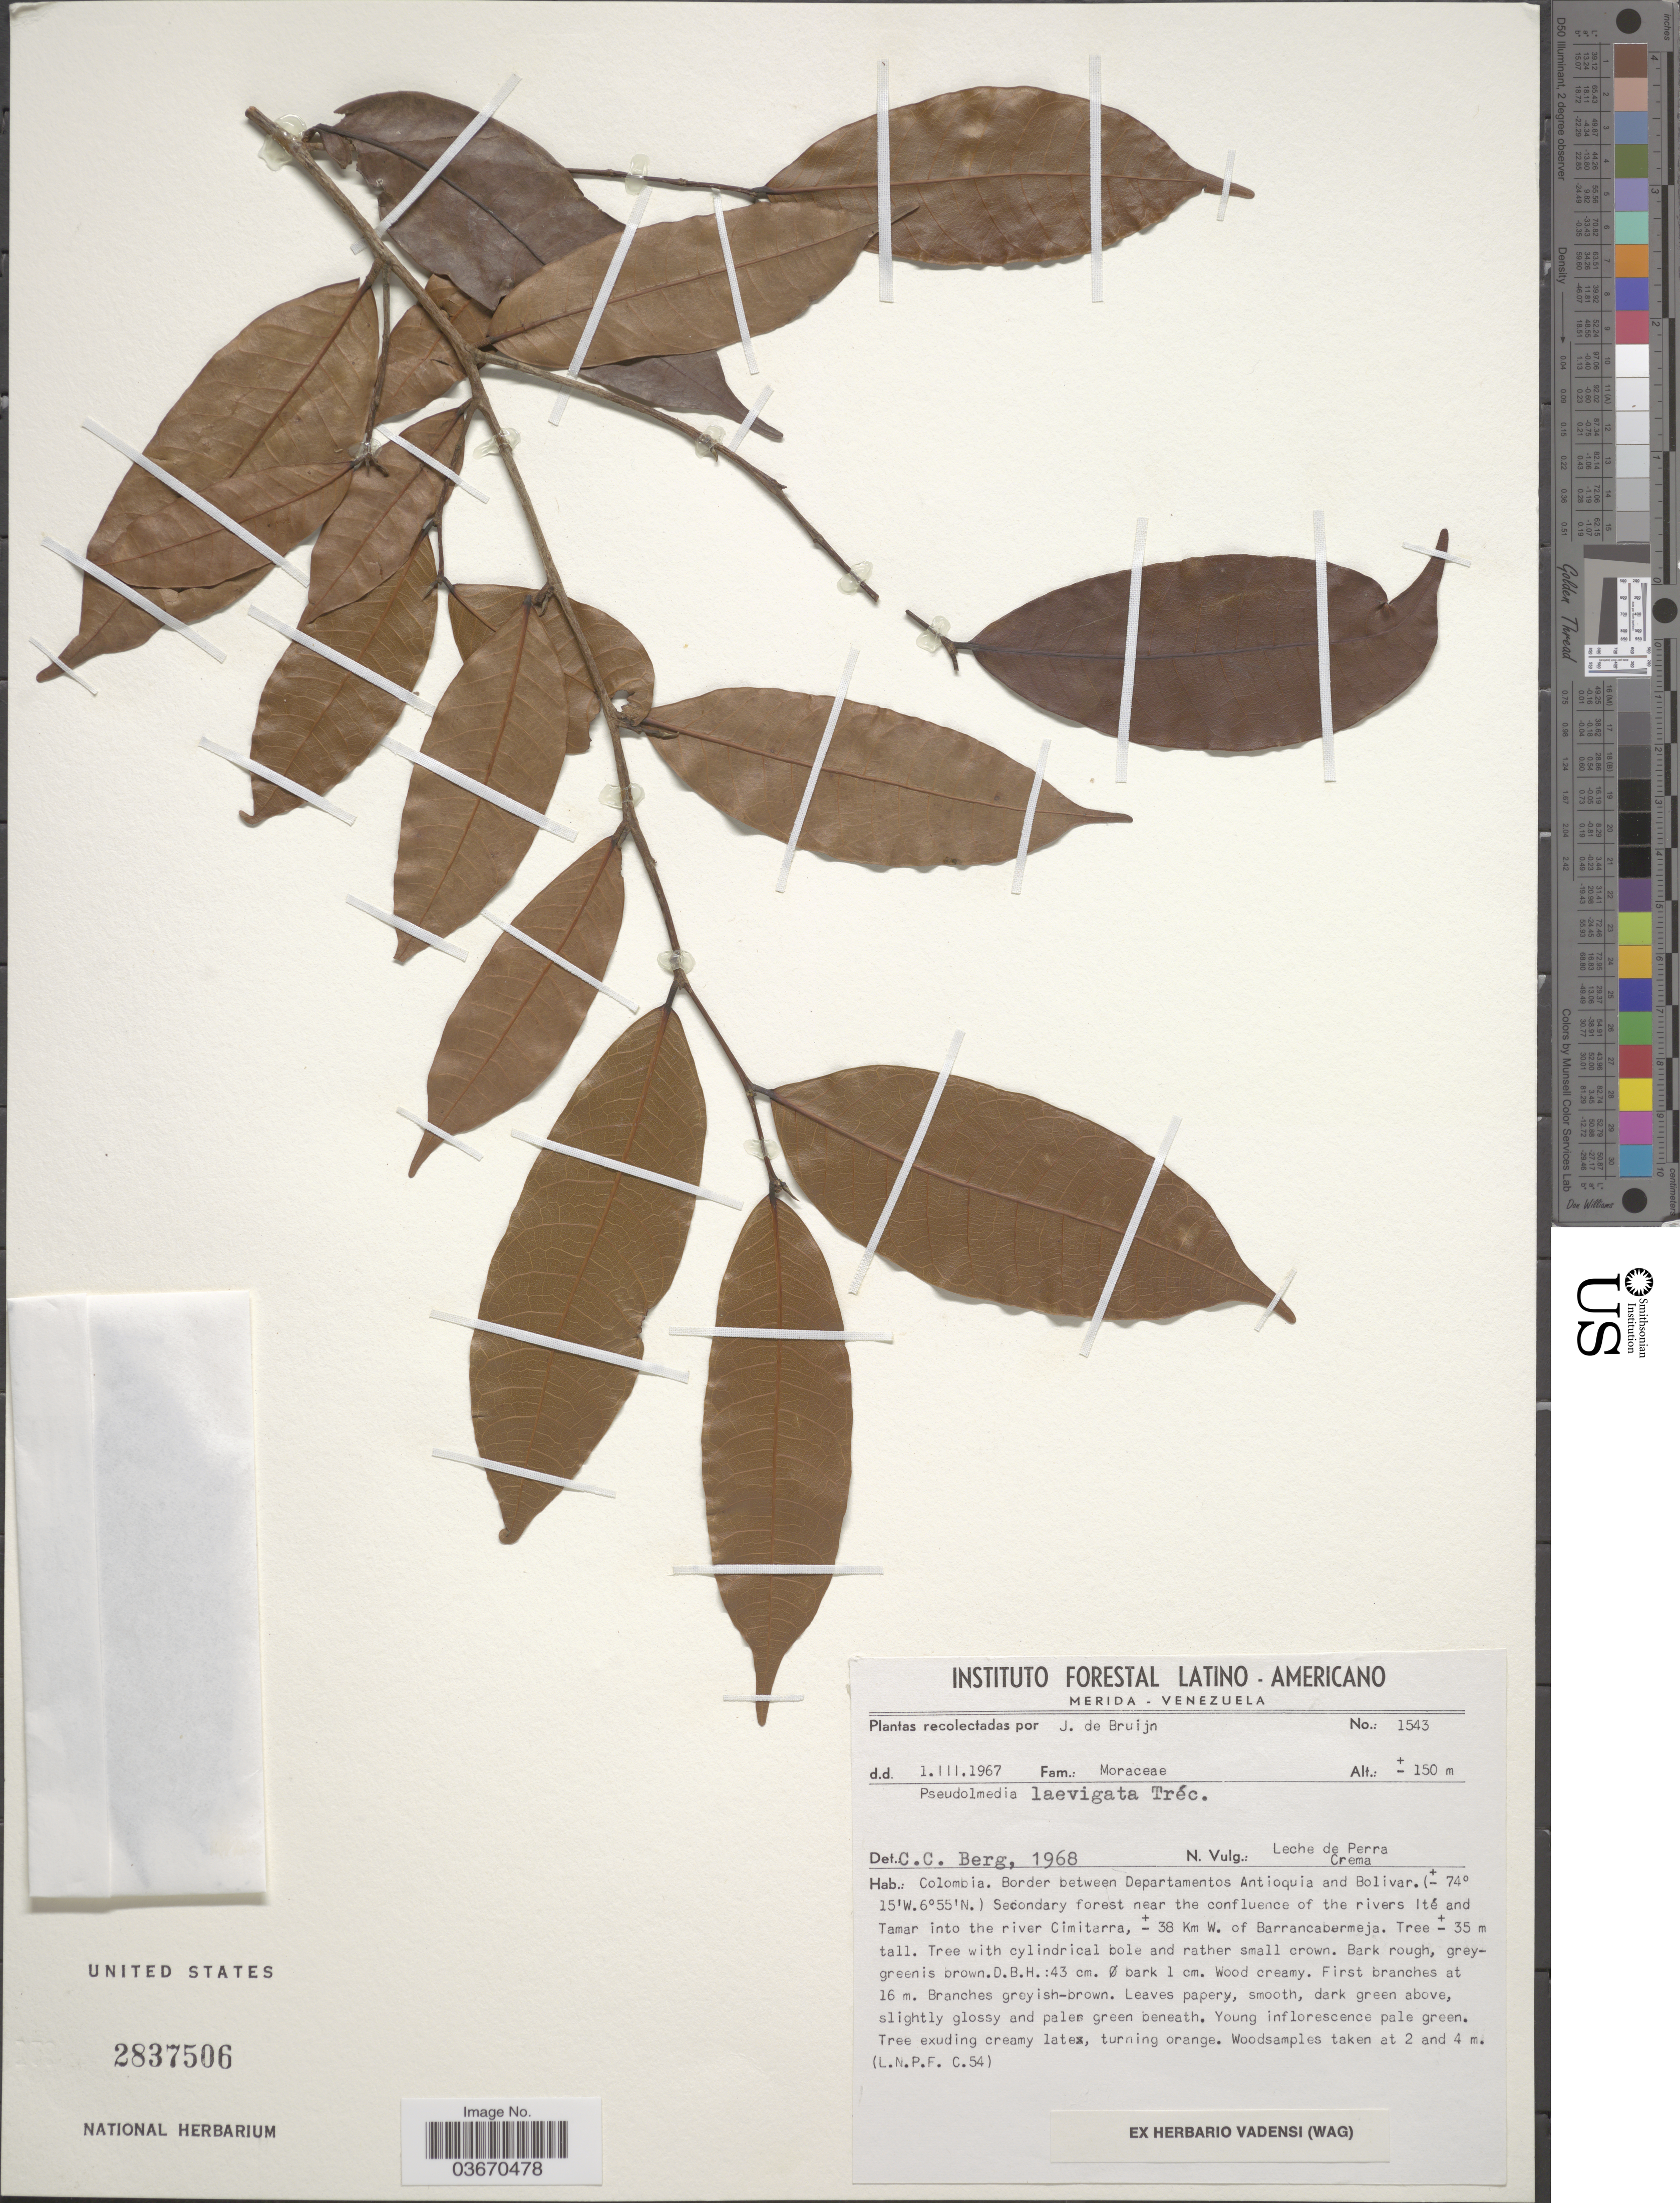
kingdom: Plantae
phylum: Tracheophyta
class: Magnoliopsida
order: Rosales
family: Moraceae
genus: Pseudolmedia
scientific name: Pseudolmedia laevigata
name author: Trécul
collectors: J. Bruijn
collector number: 1543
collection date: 1967-03-01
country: Colombia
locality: Border between Departamentos Antioquia and Bolivar. Secondary forest near the confluence of the rivers Ité and Tamar into the river Cimitarra, ± 38 Km W. of Barrancabermeja.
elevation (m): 150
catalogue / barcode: US 2837506